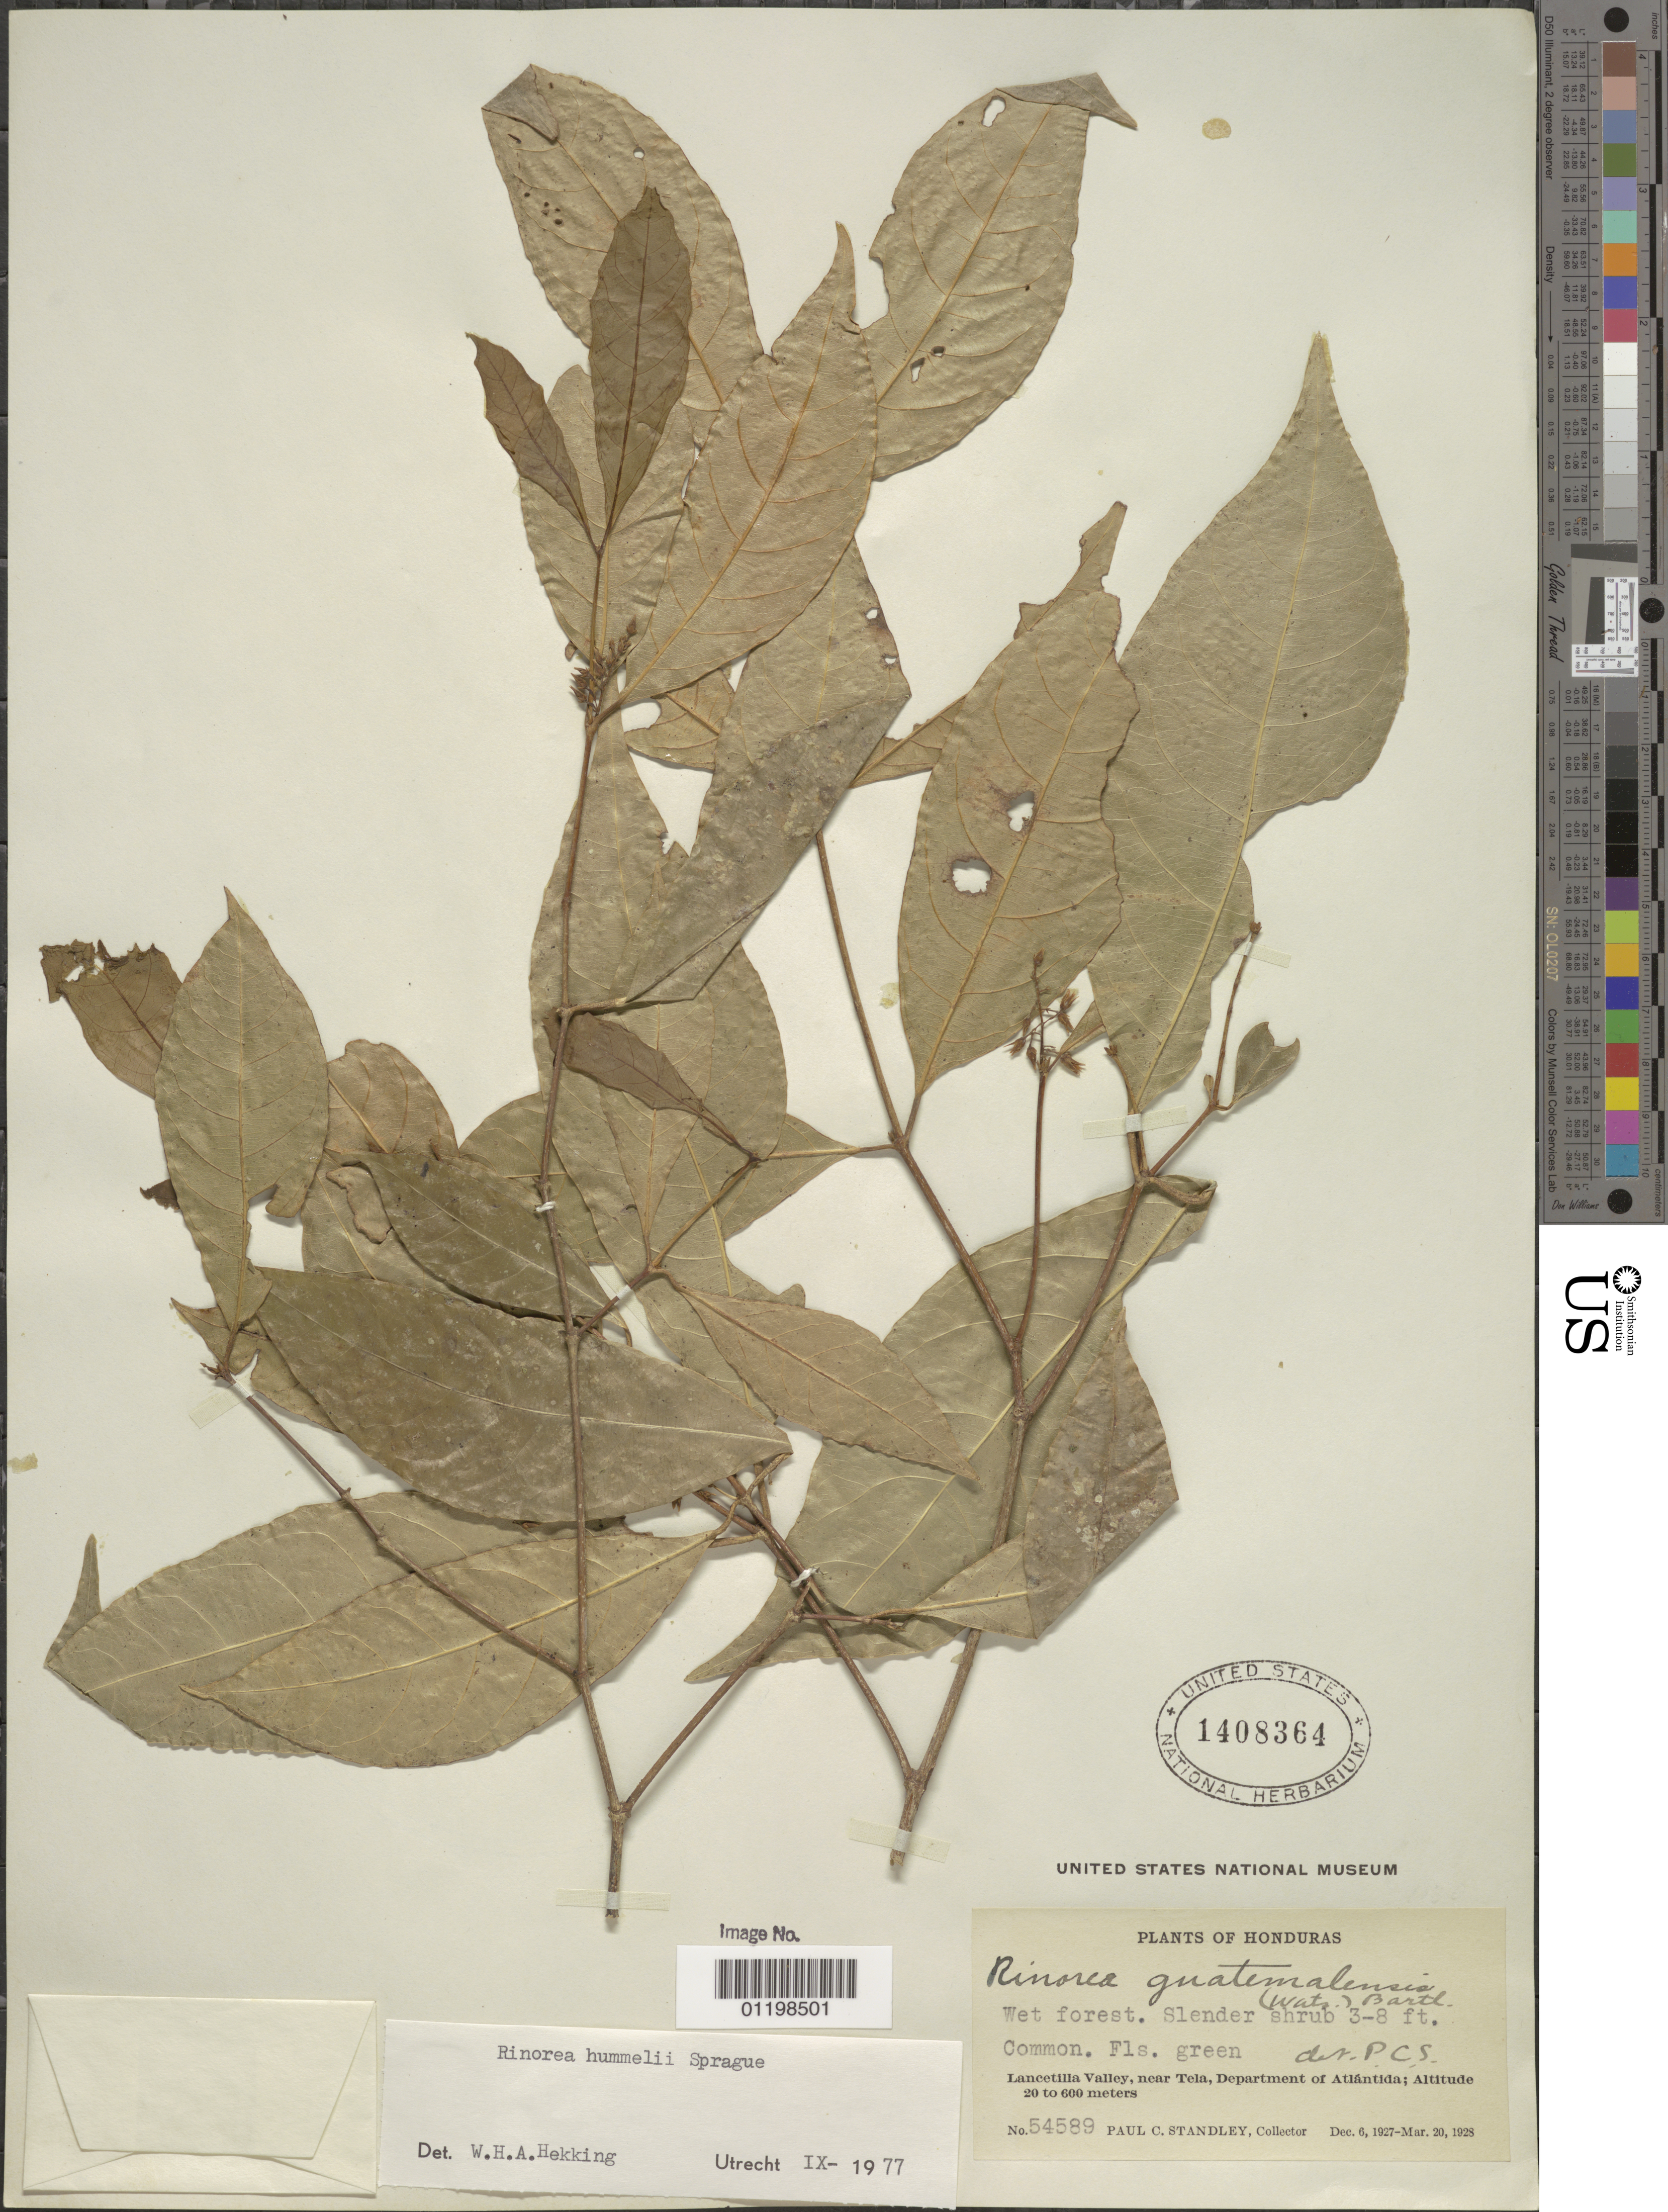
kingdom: Plantae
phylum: Tracheophyta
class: Magnoliopsida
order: Malpighiales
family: Violaceae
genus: Rinorea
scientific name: Rinorea hummelii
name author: Sprague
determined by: Hekking, W. H. A.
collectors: P. C. Standley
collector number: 54589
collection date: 1927-12-06/1928-03-20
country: Honduras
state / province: Atlántida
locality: Lancetilla Valley, near Tela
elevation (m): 20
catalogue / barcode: US 1408364